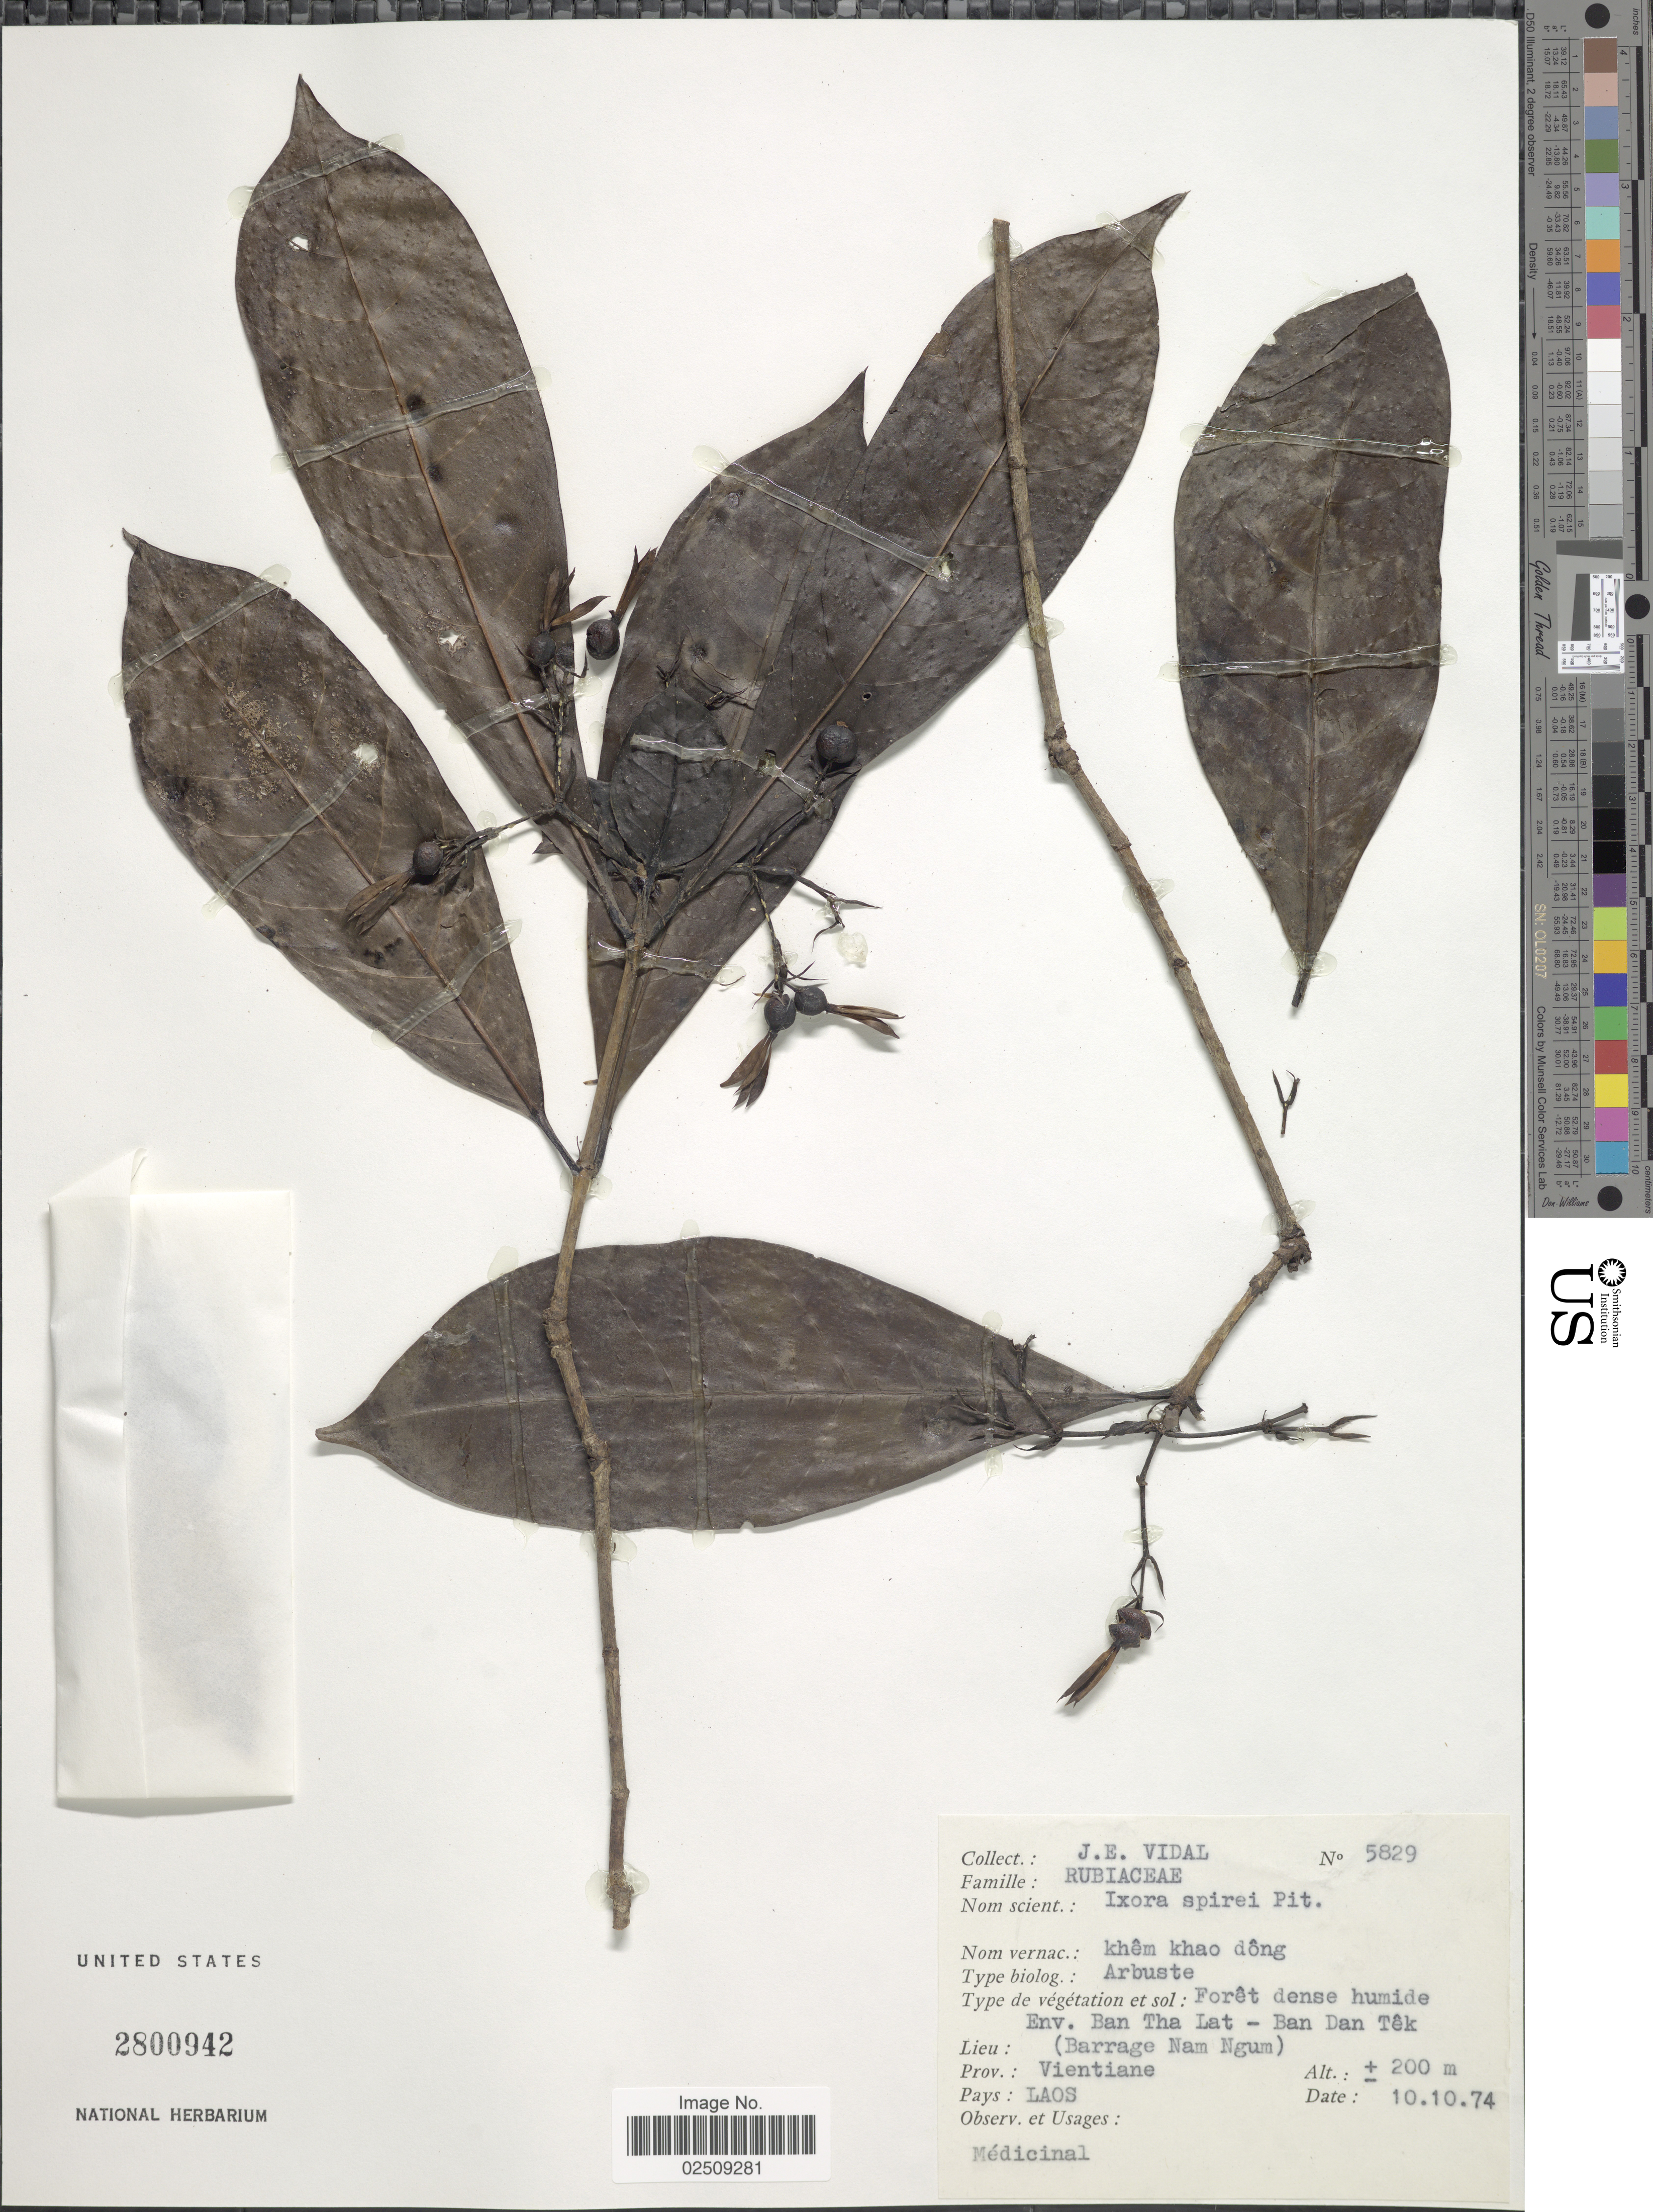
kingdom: Plantae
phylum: Tracheophyta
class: Magnoliopsida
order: Gentianales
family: Rubiaceae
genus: Ixora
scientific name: Ixora spirei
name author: Pit.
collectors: J. E. Vidal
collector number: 5829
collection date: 1974-10-10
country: Laos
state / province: Viangchan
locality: Env. Ban Tha Lat - Ban Dan Tek (Barrage Nam Ngum).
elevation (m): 200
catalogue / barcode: US 2800942